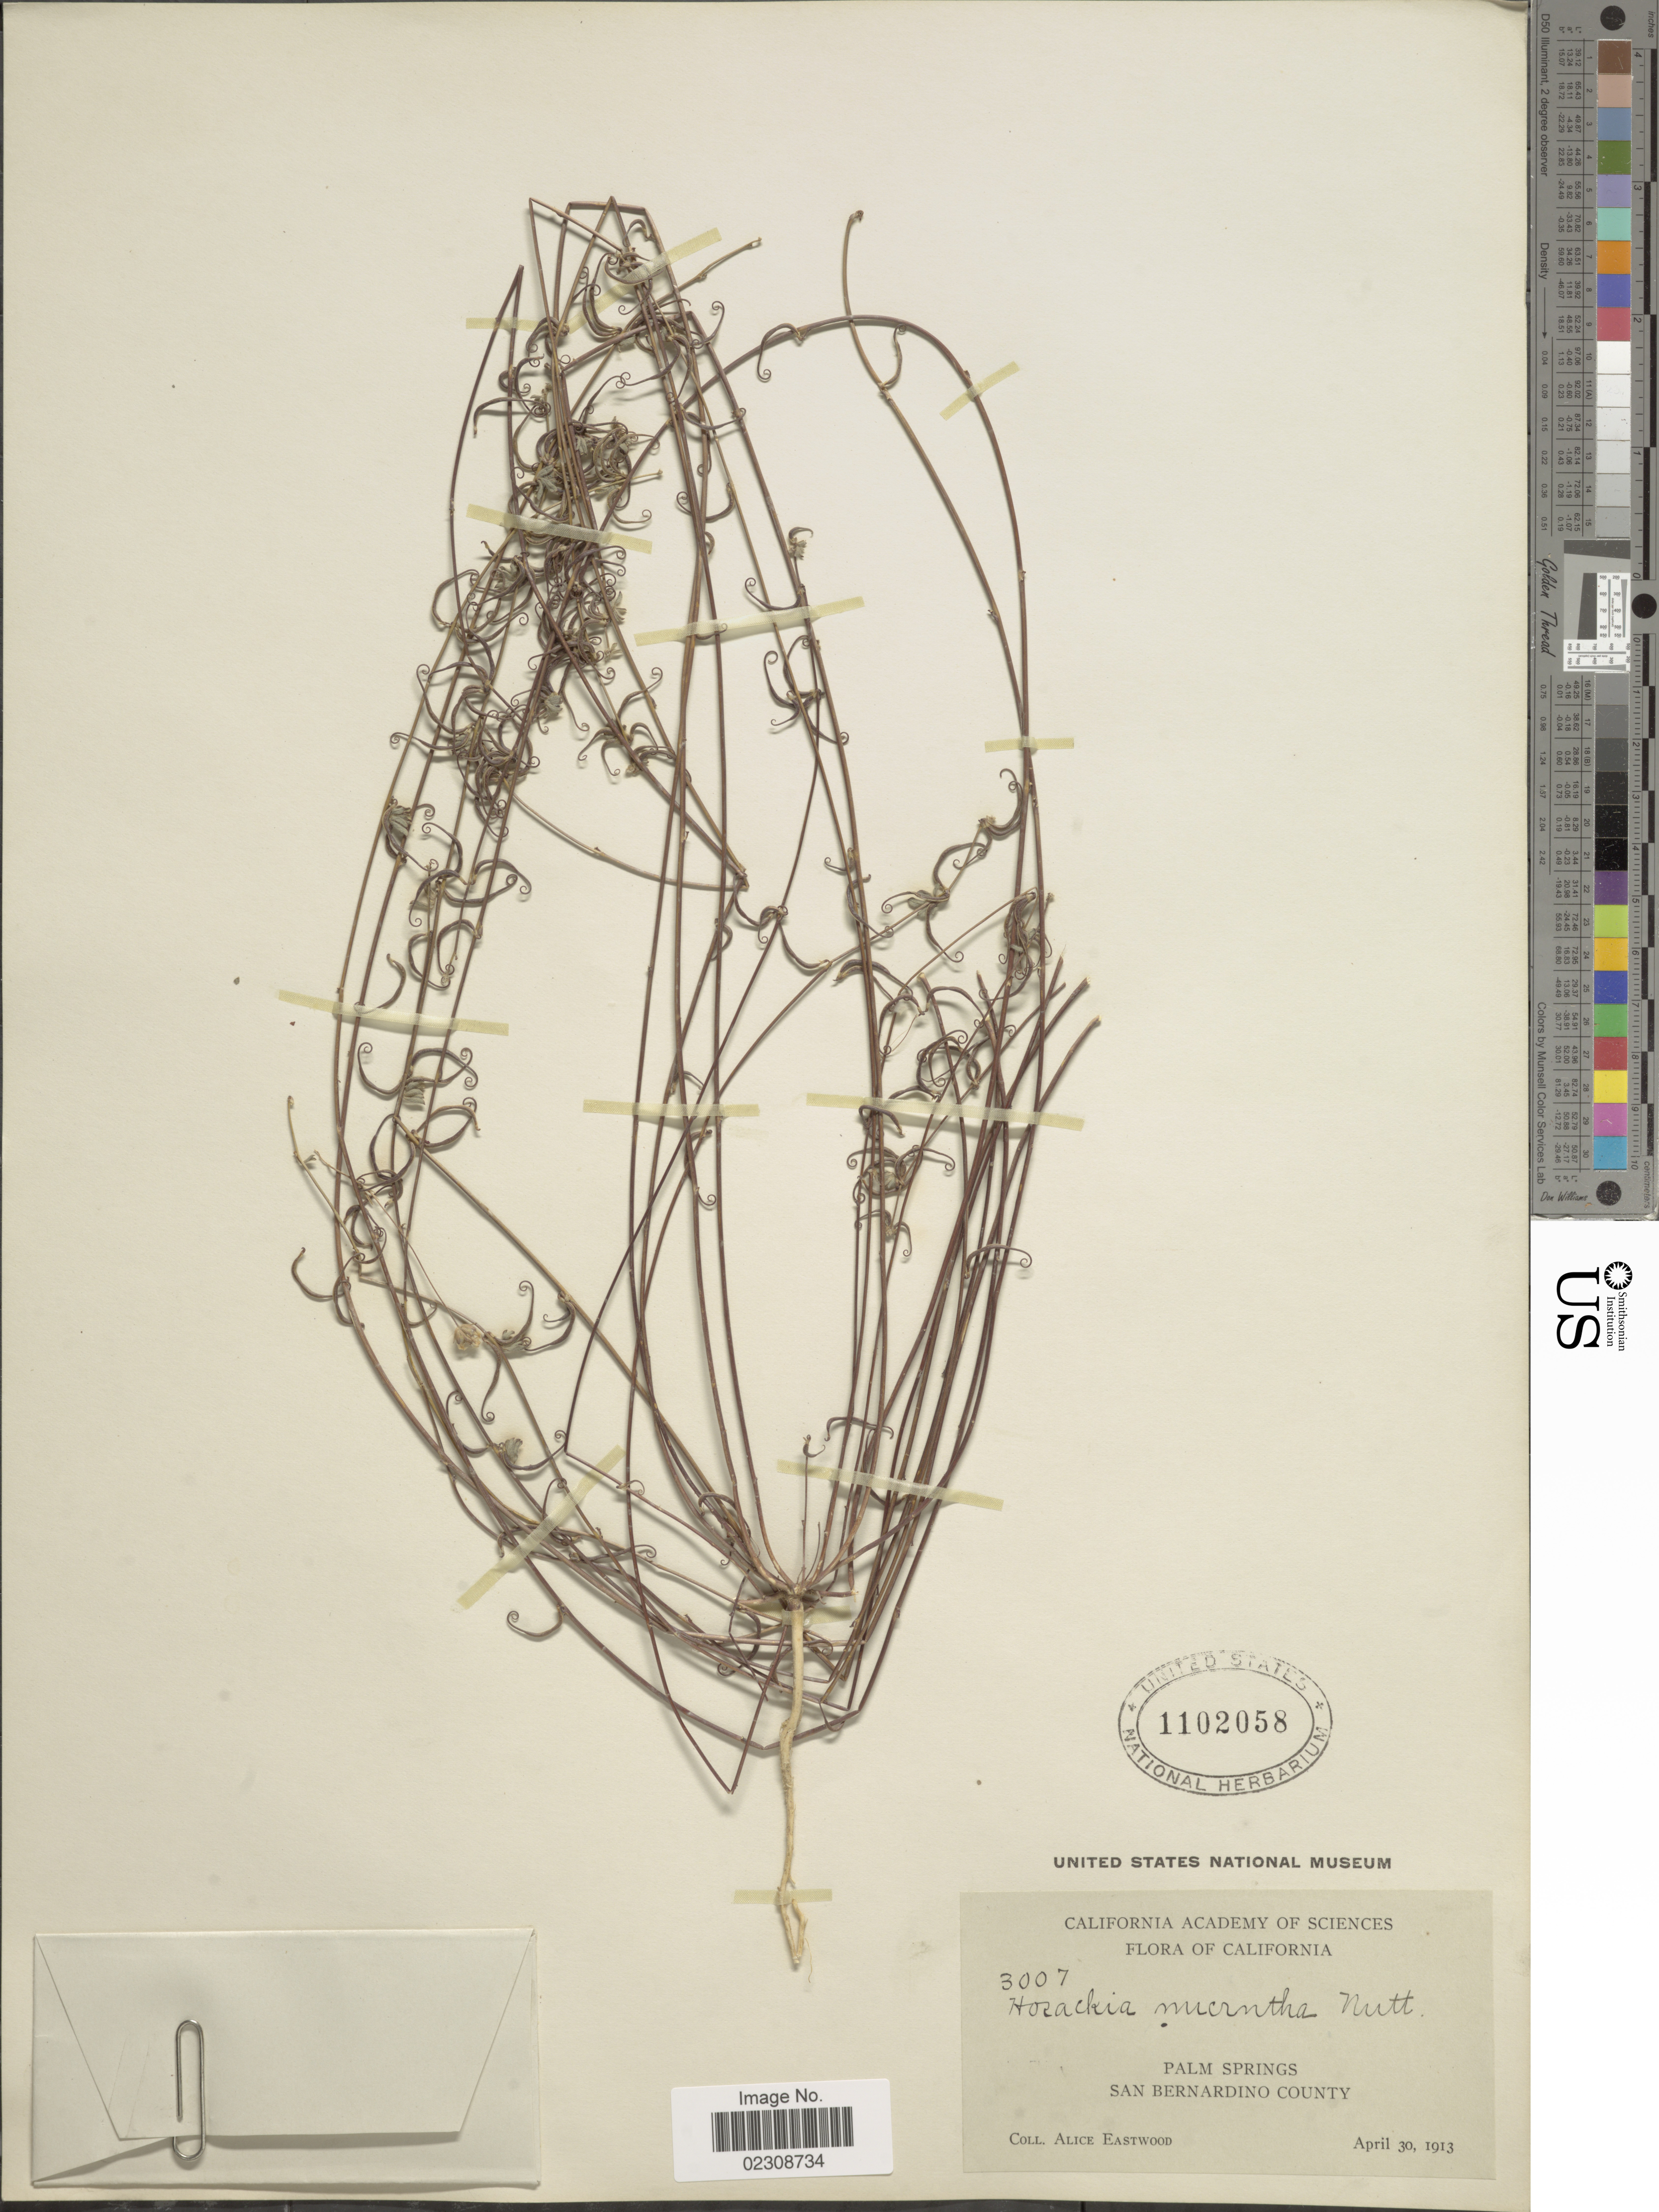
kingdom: Plantae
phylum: Tracheophyta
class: Magnoliopsida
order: Fabales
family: Fabaceae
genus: Syrmatium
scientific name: Syrmatium micranthum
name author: (Torr. & A. Gray) Greene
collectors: A. Eastwood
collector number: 3007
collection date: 1913-04-30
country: United States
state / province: California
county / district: San Bernardino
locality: Palm Springs. San Bernardino County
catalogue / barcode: US 1102058